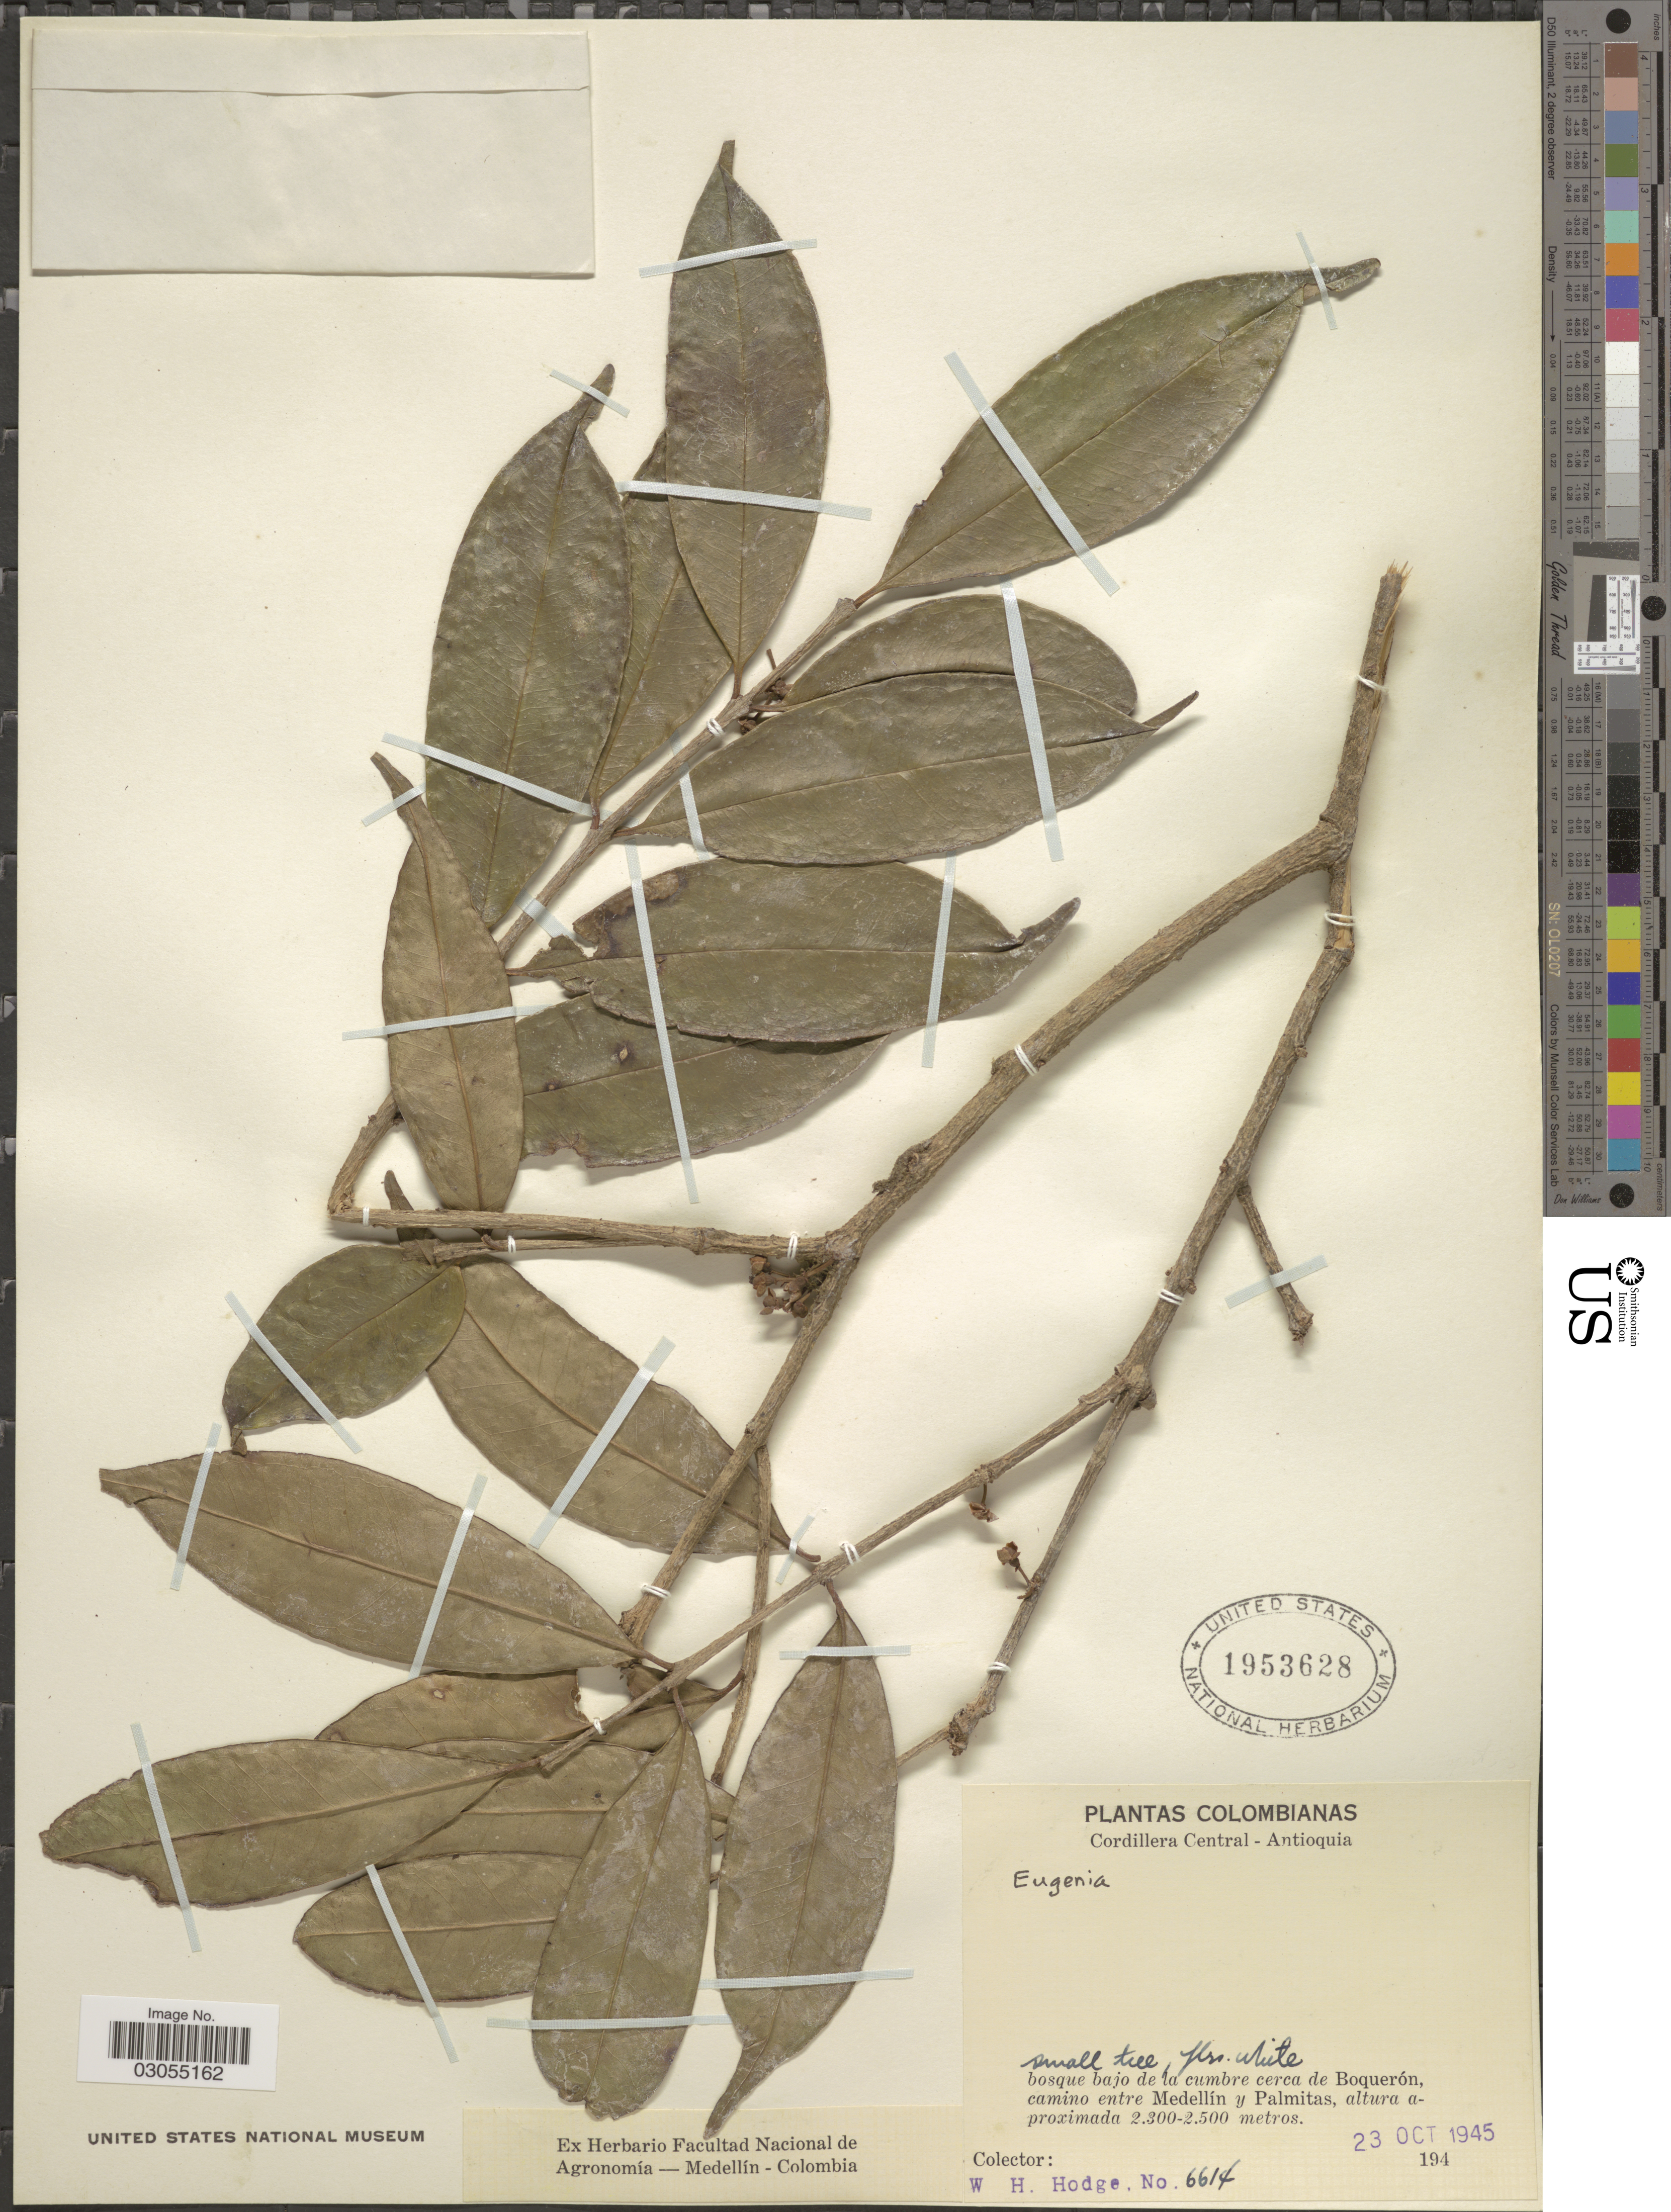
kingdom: Plantae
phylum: Tracheophyta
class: Magnoliopsida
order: Myrtales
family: Myrtaceae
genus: Eugenia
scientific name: Eugenia sp.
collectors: W. Hodge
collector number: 6614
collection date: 1945-10-23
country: Colombia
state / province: Antioquia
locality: Cordillera Central-Antioquia, bosque bajo de la cumbre cerca de Boquerón, camino entre Medellín y Palmitas.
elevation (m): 2300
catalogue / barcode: US 1953628